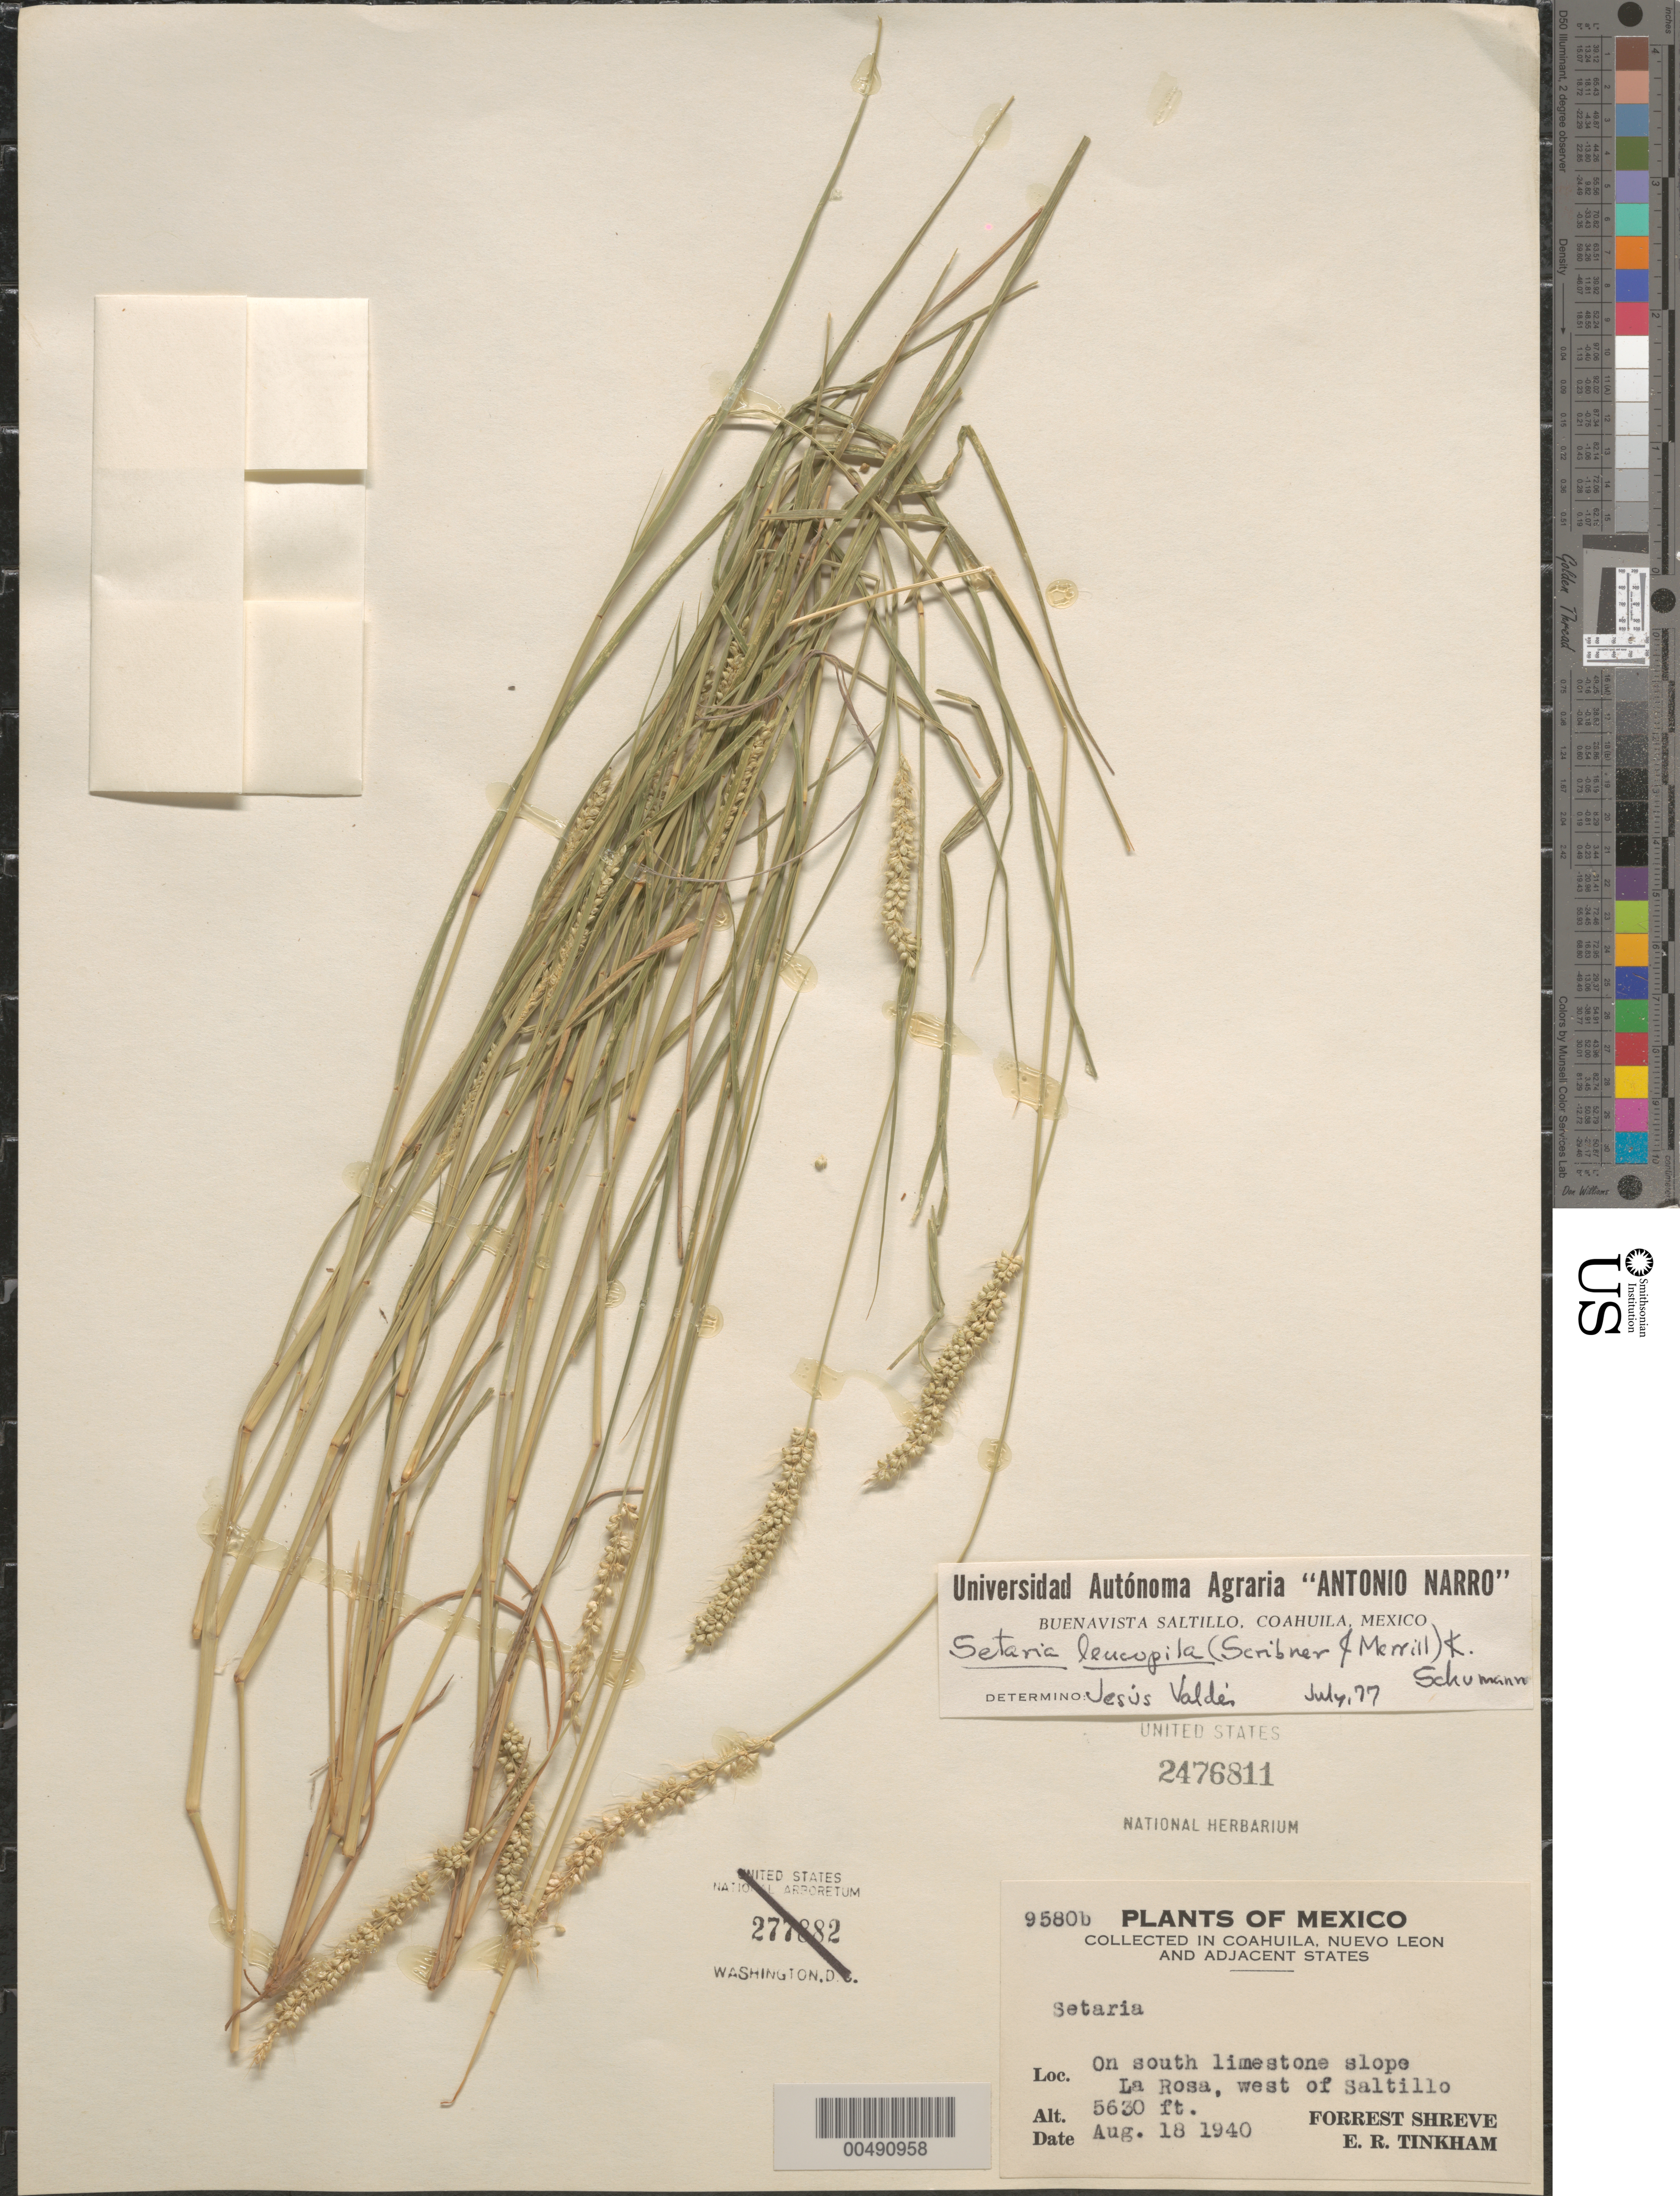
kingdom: Plantae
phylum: Tracheophyta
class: Liliopsida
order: Poales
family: Poaceae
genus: Setaria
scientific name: Setaria leucopila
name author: (Scribn. & Merr.) K. Schum.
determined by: Valdés, J.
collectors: F. Shreve & E. Tinkham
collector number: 9580b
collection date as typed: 18 Aug 1940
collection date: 1940-08-18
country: Mexico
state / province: Coahuila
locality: La Rosa, W of Saltillo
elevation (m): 1716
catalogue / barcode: US 2476811